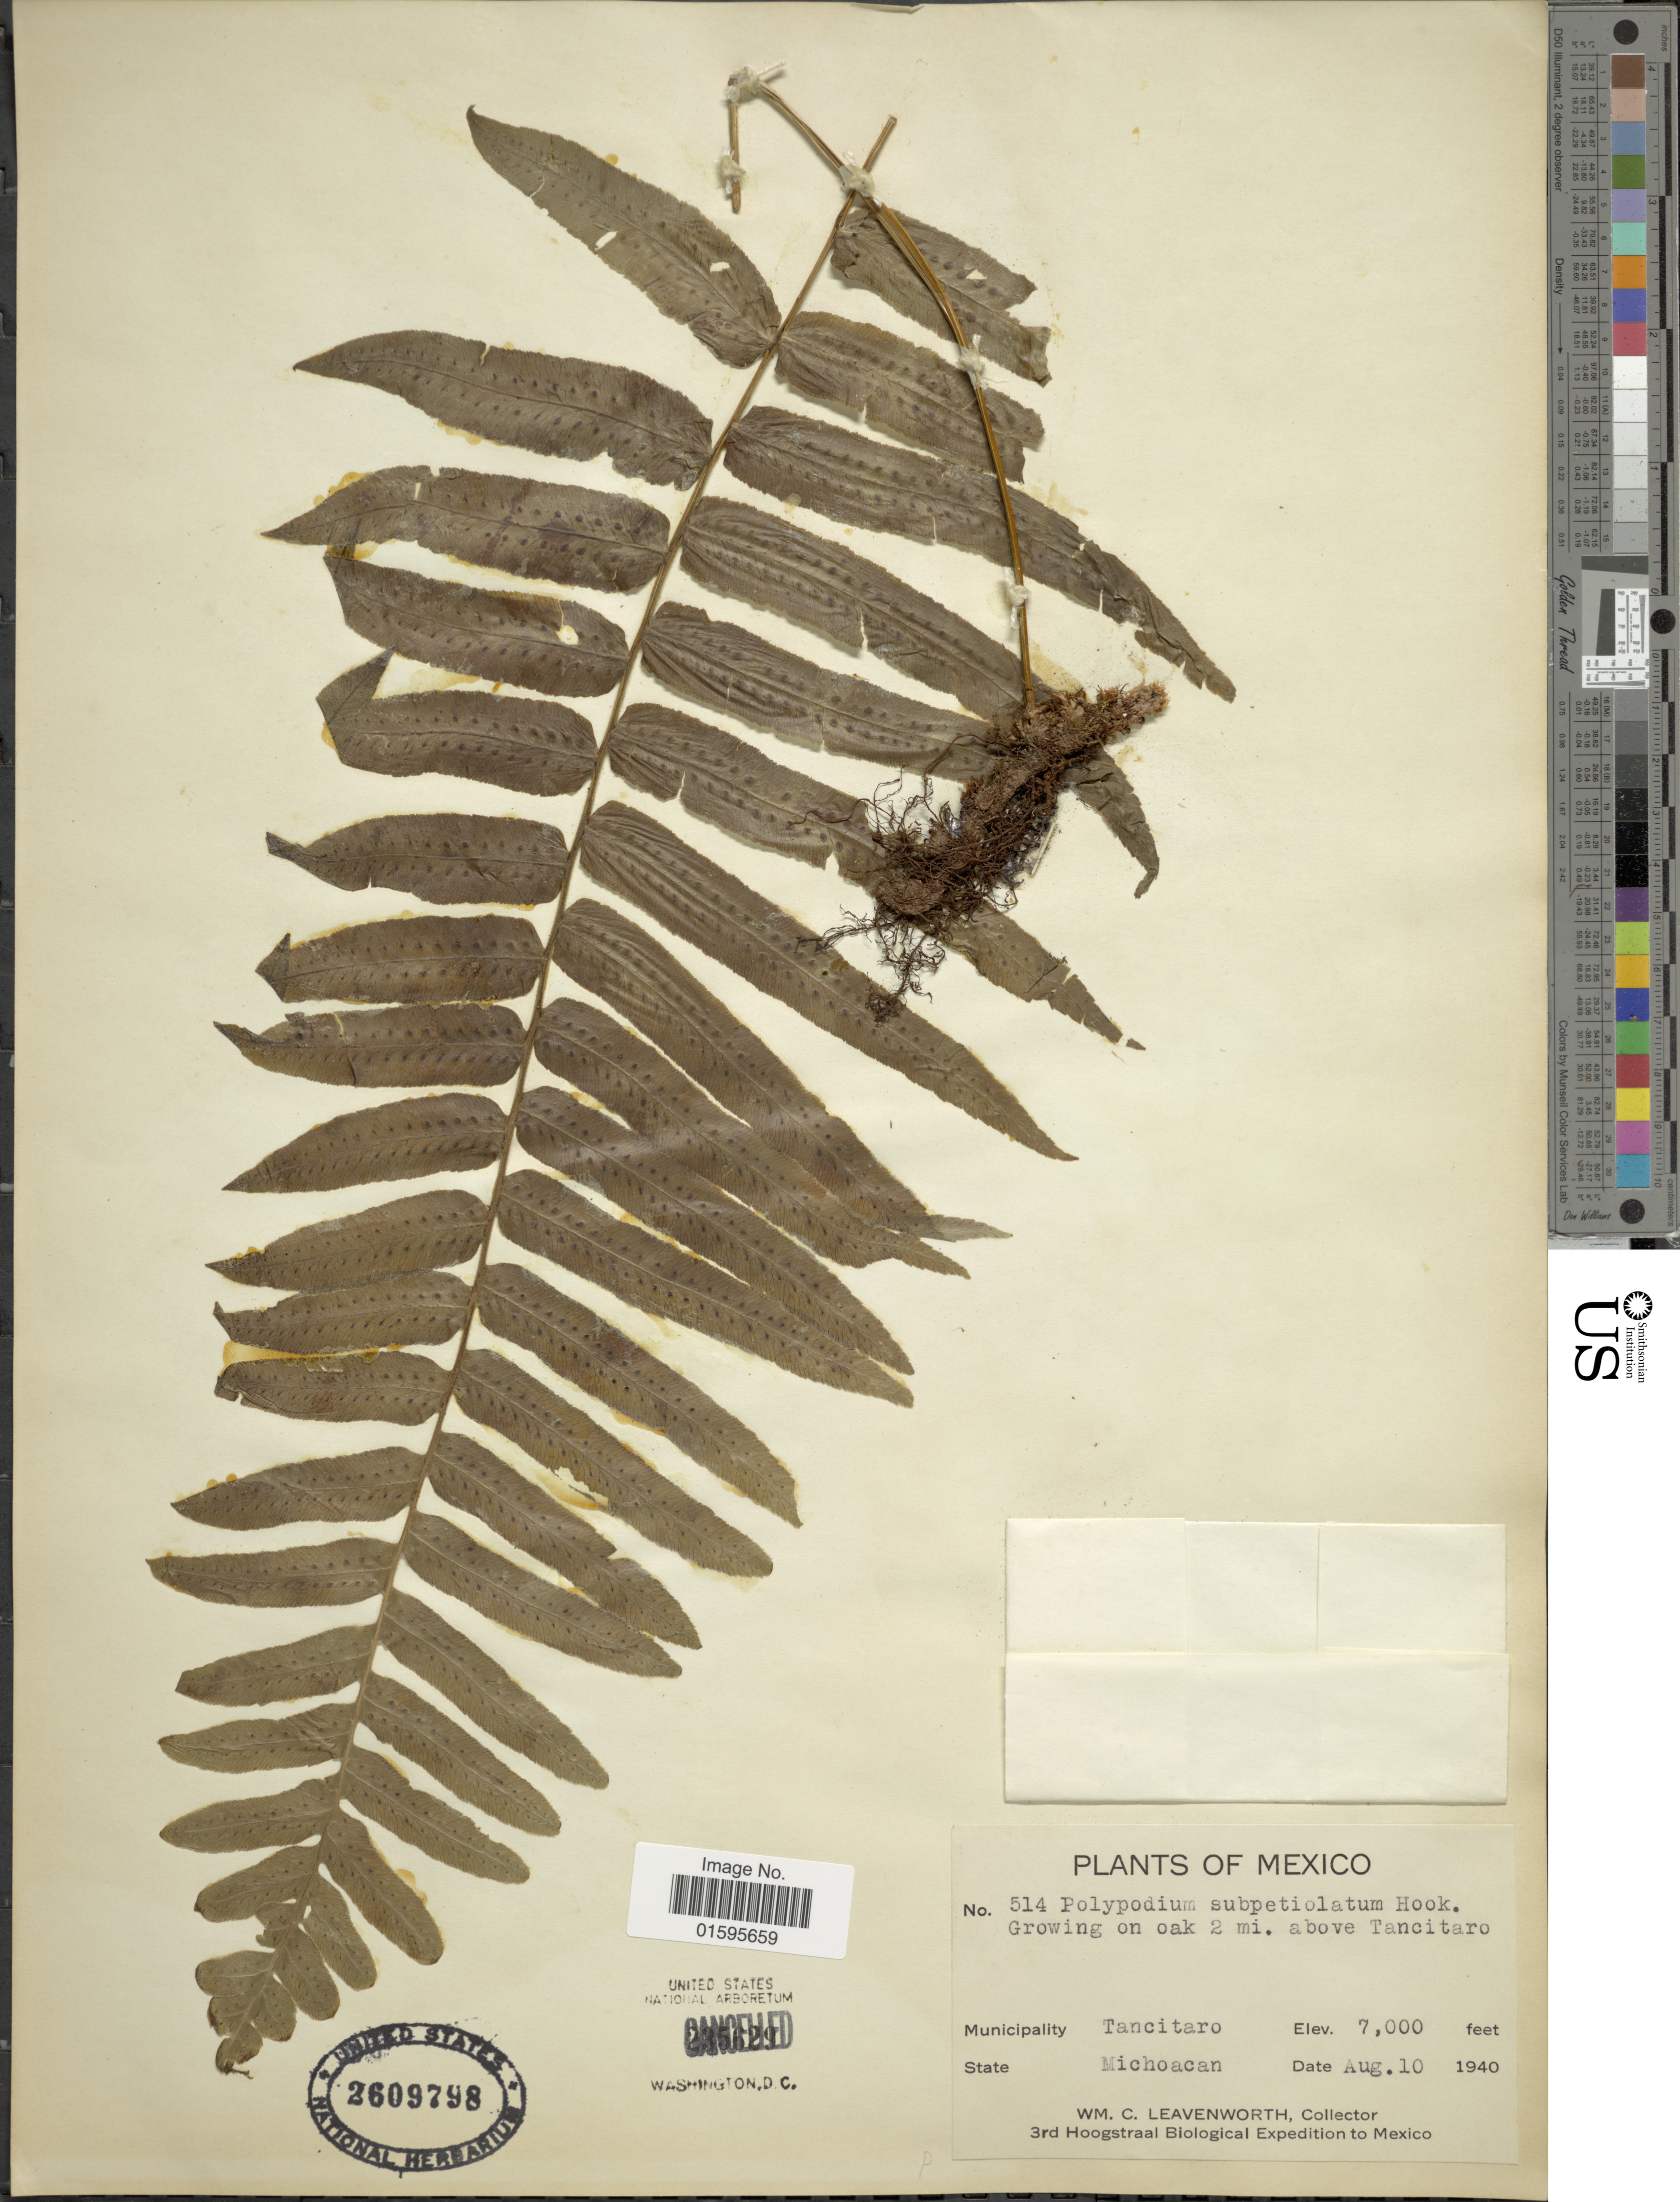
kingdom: Plantae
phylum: Tracheophyta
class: Polypodiopsida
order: Polypodiales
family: Polypodiaceae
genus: Polypodium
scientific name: Polypodium subpetiolatum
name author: Hook.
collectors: W. C. Leavenworth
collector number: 514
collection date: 1940-08-10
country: Mexico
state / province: Michoacán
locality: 2 mi. above Tancitaro, Municipality Tancitaro, State Michoacan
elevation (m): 2134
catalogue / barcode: US 2609798